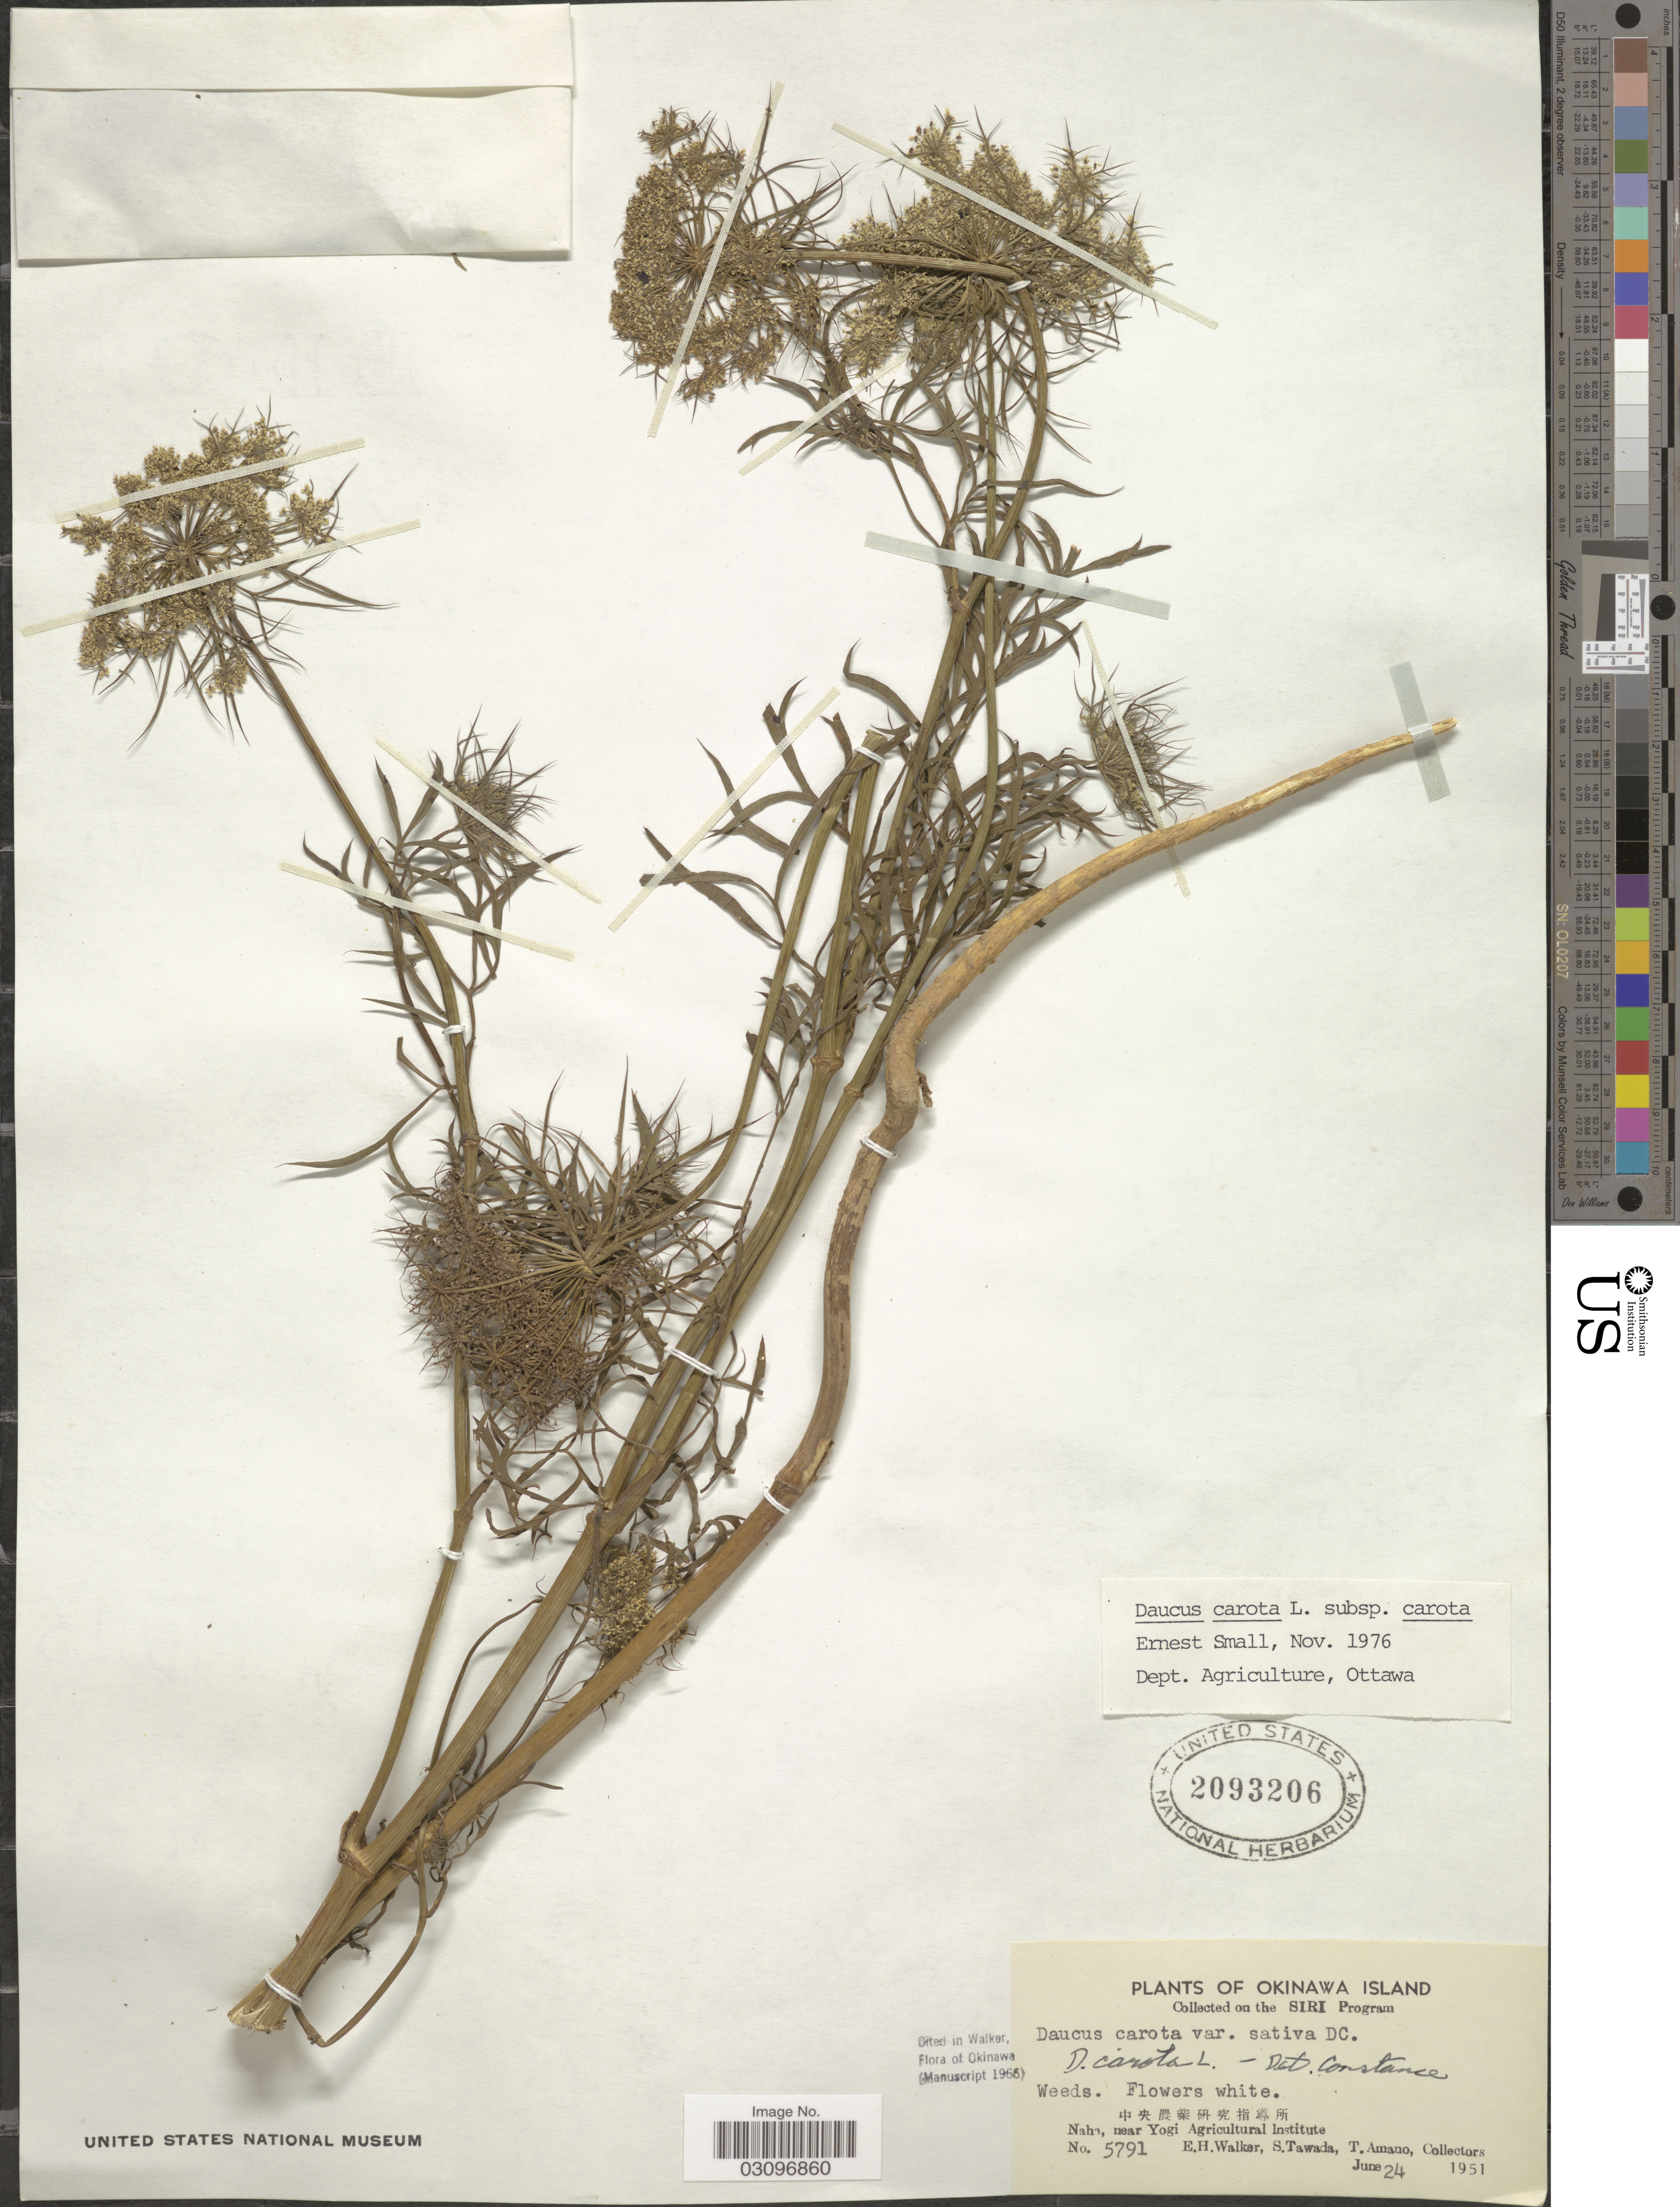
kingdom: Plantae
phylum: Tracheophyta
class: Magnoliopsida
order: Apiales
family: Apiaceae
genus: Daucus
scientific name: Daucus carota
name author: L.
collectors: E. H. Walker, S. Tawada & T. Amano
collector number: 5791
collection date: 1951-06-24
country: Japan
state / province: Okinawa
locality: Okinawa Island. Naha, near Yogi Agricultural Institute.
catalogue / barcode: US 2093206